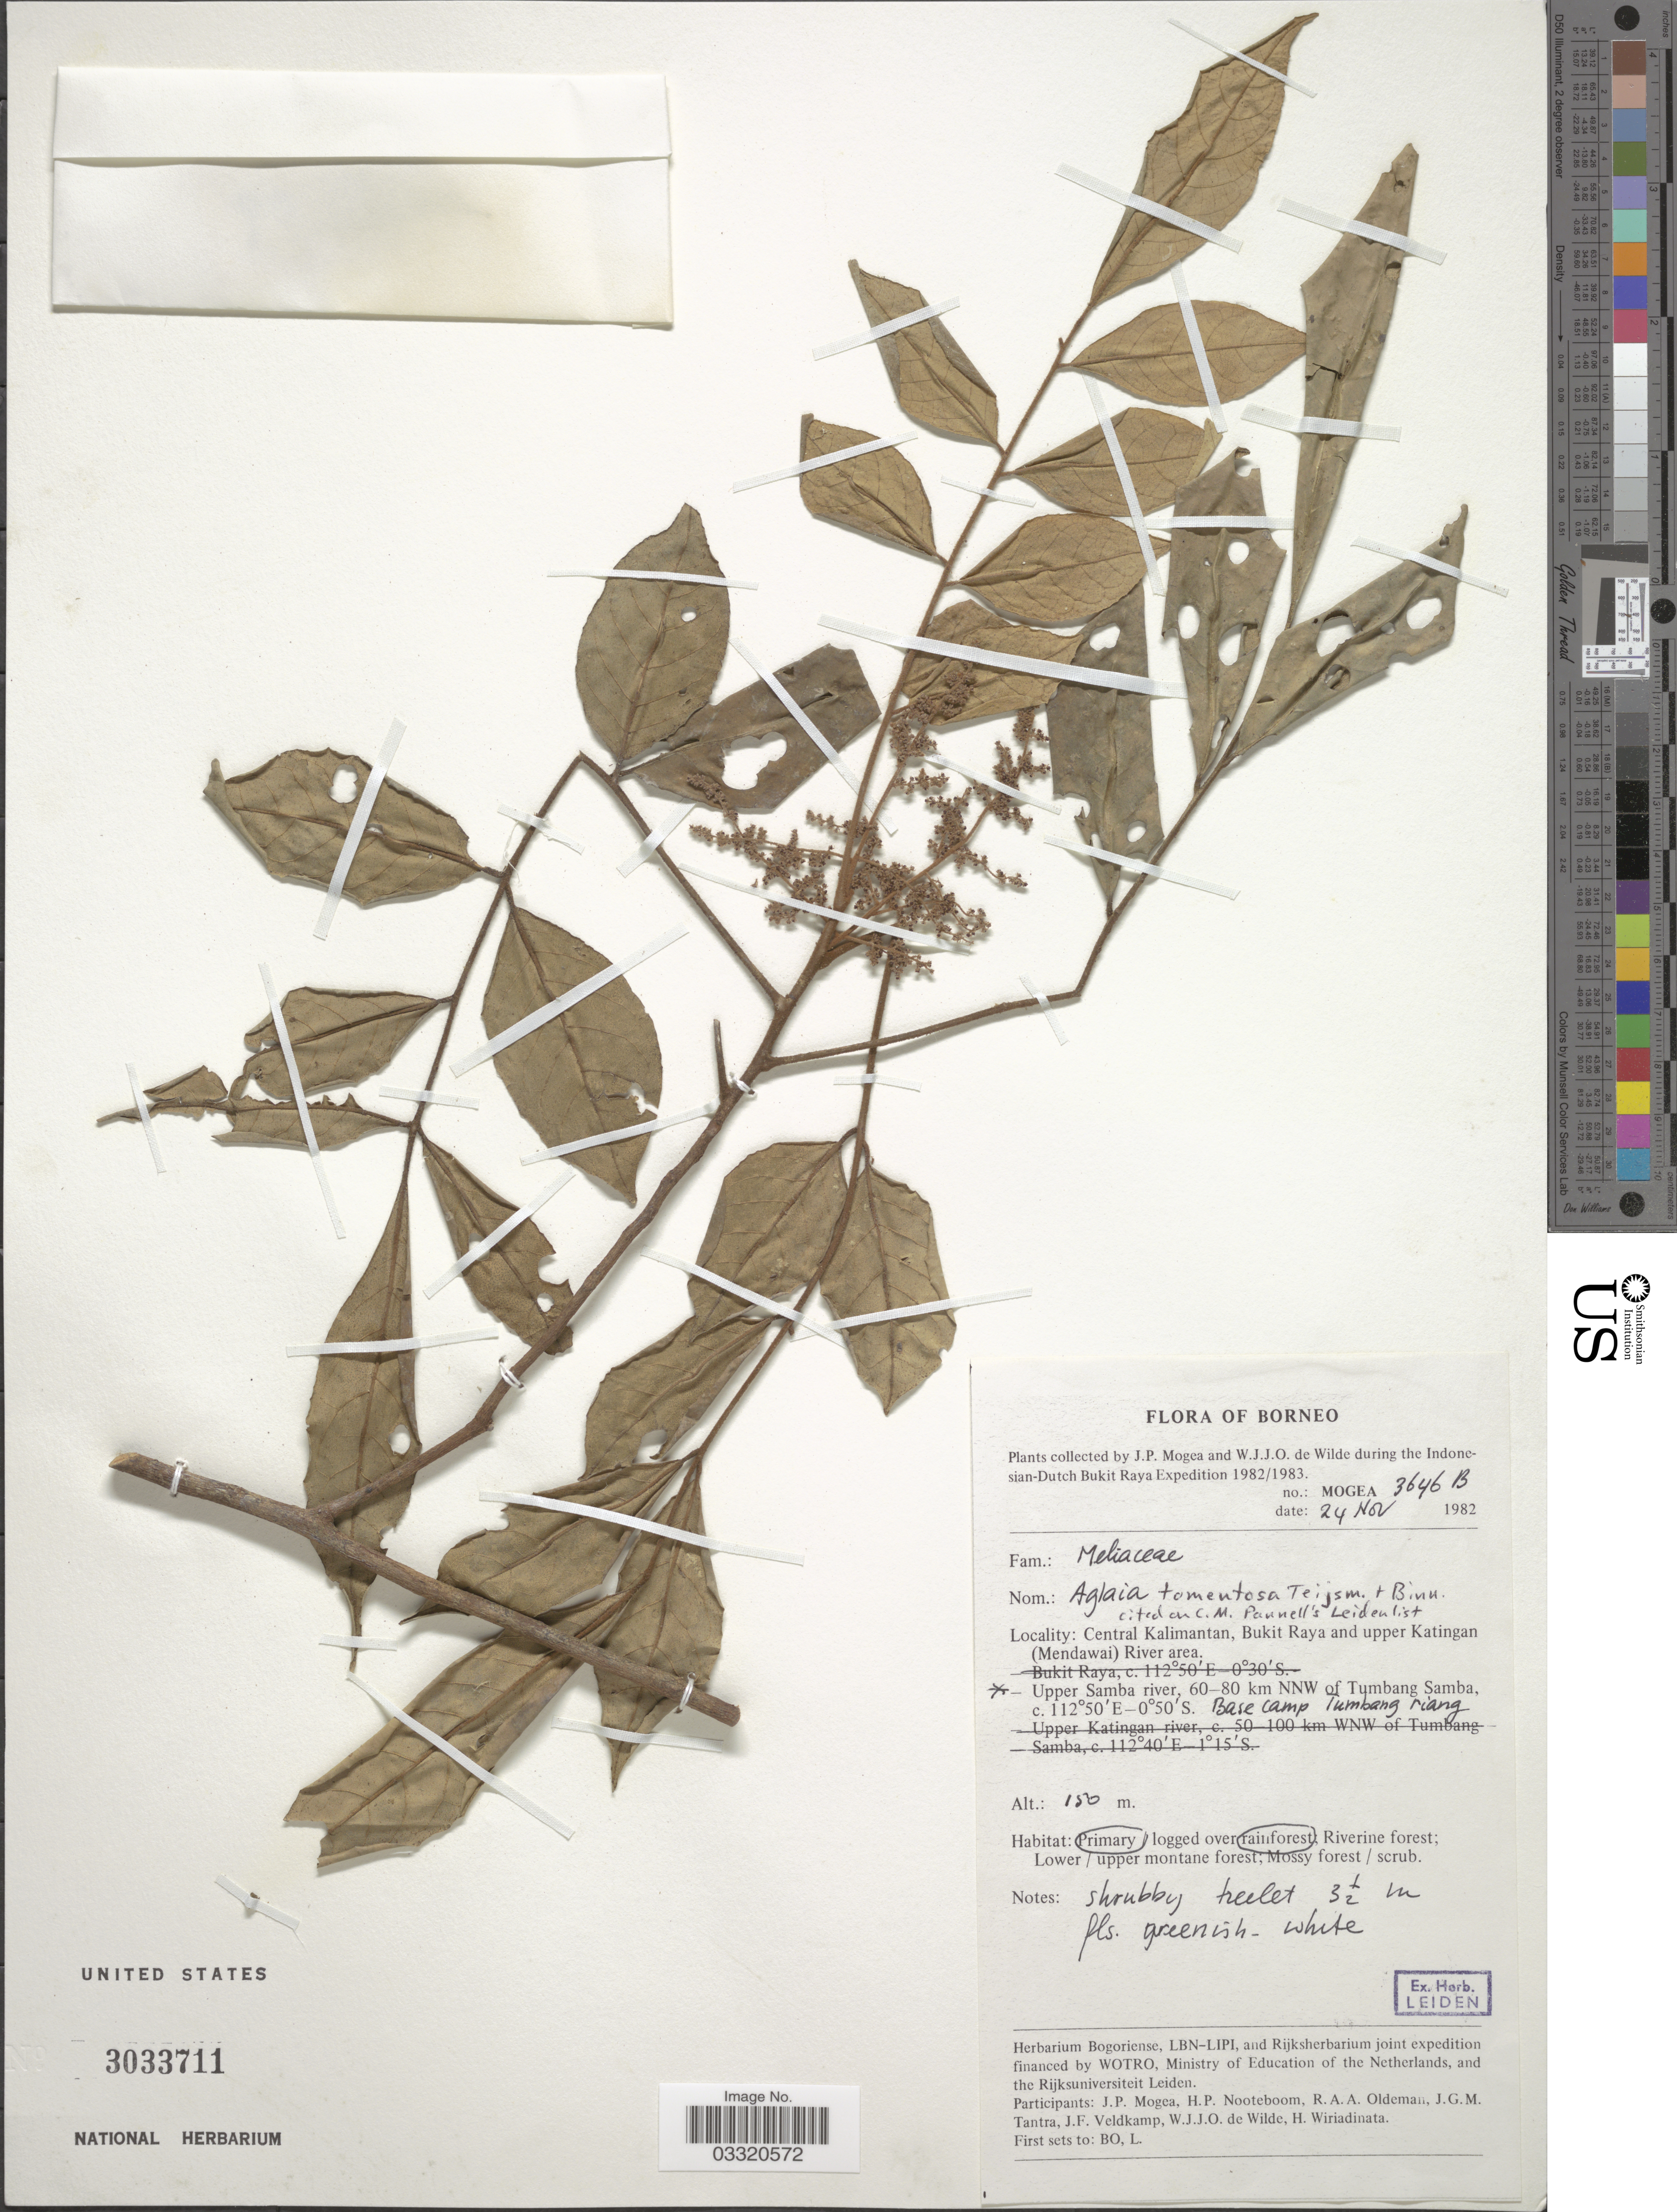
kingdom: Plantae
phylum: Tracheophyta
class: Magnoliopsida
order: Sapindales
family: Meliaceae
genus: Aglaia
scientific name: Aglaia tomentosa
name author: Teijsm. & Binn.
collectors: J. Mogea & W. J. de Wilde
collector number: MOGEA 3646 B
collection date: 1982-11-24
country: Indonesia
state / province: Kalimantan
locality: Borneo. Bukit Raya. Central Kalimantan, Bukit Raya and upper Kaitingan (Mendawai) River area. Upper Samba river, 60-80 km NNW of Tumbang Samba. Base camp Tumbang riang.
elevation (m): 150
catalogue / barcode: US 3033711